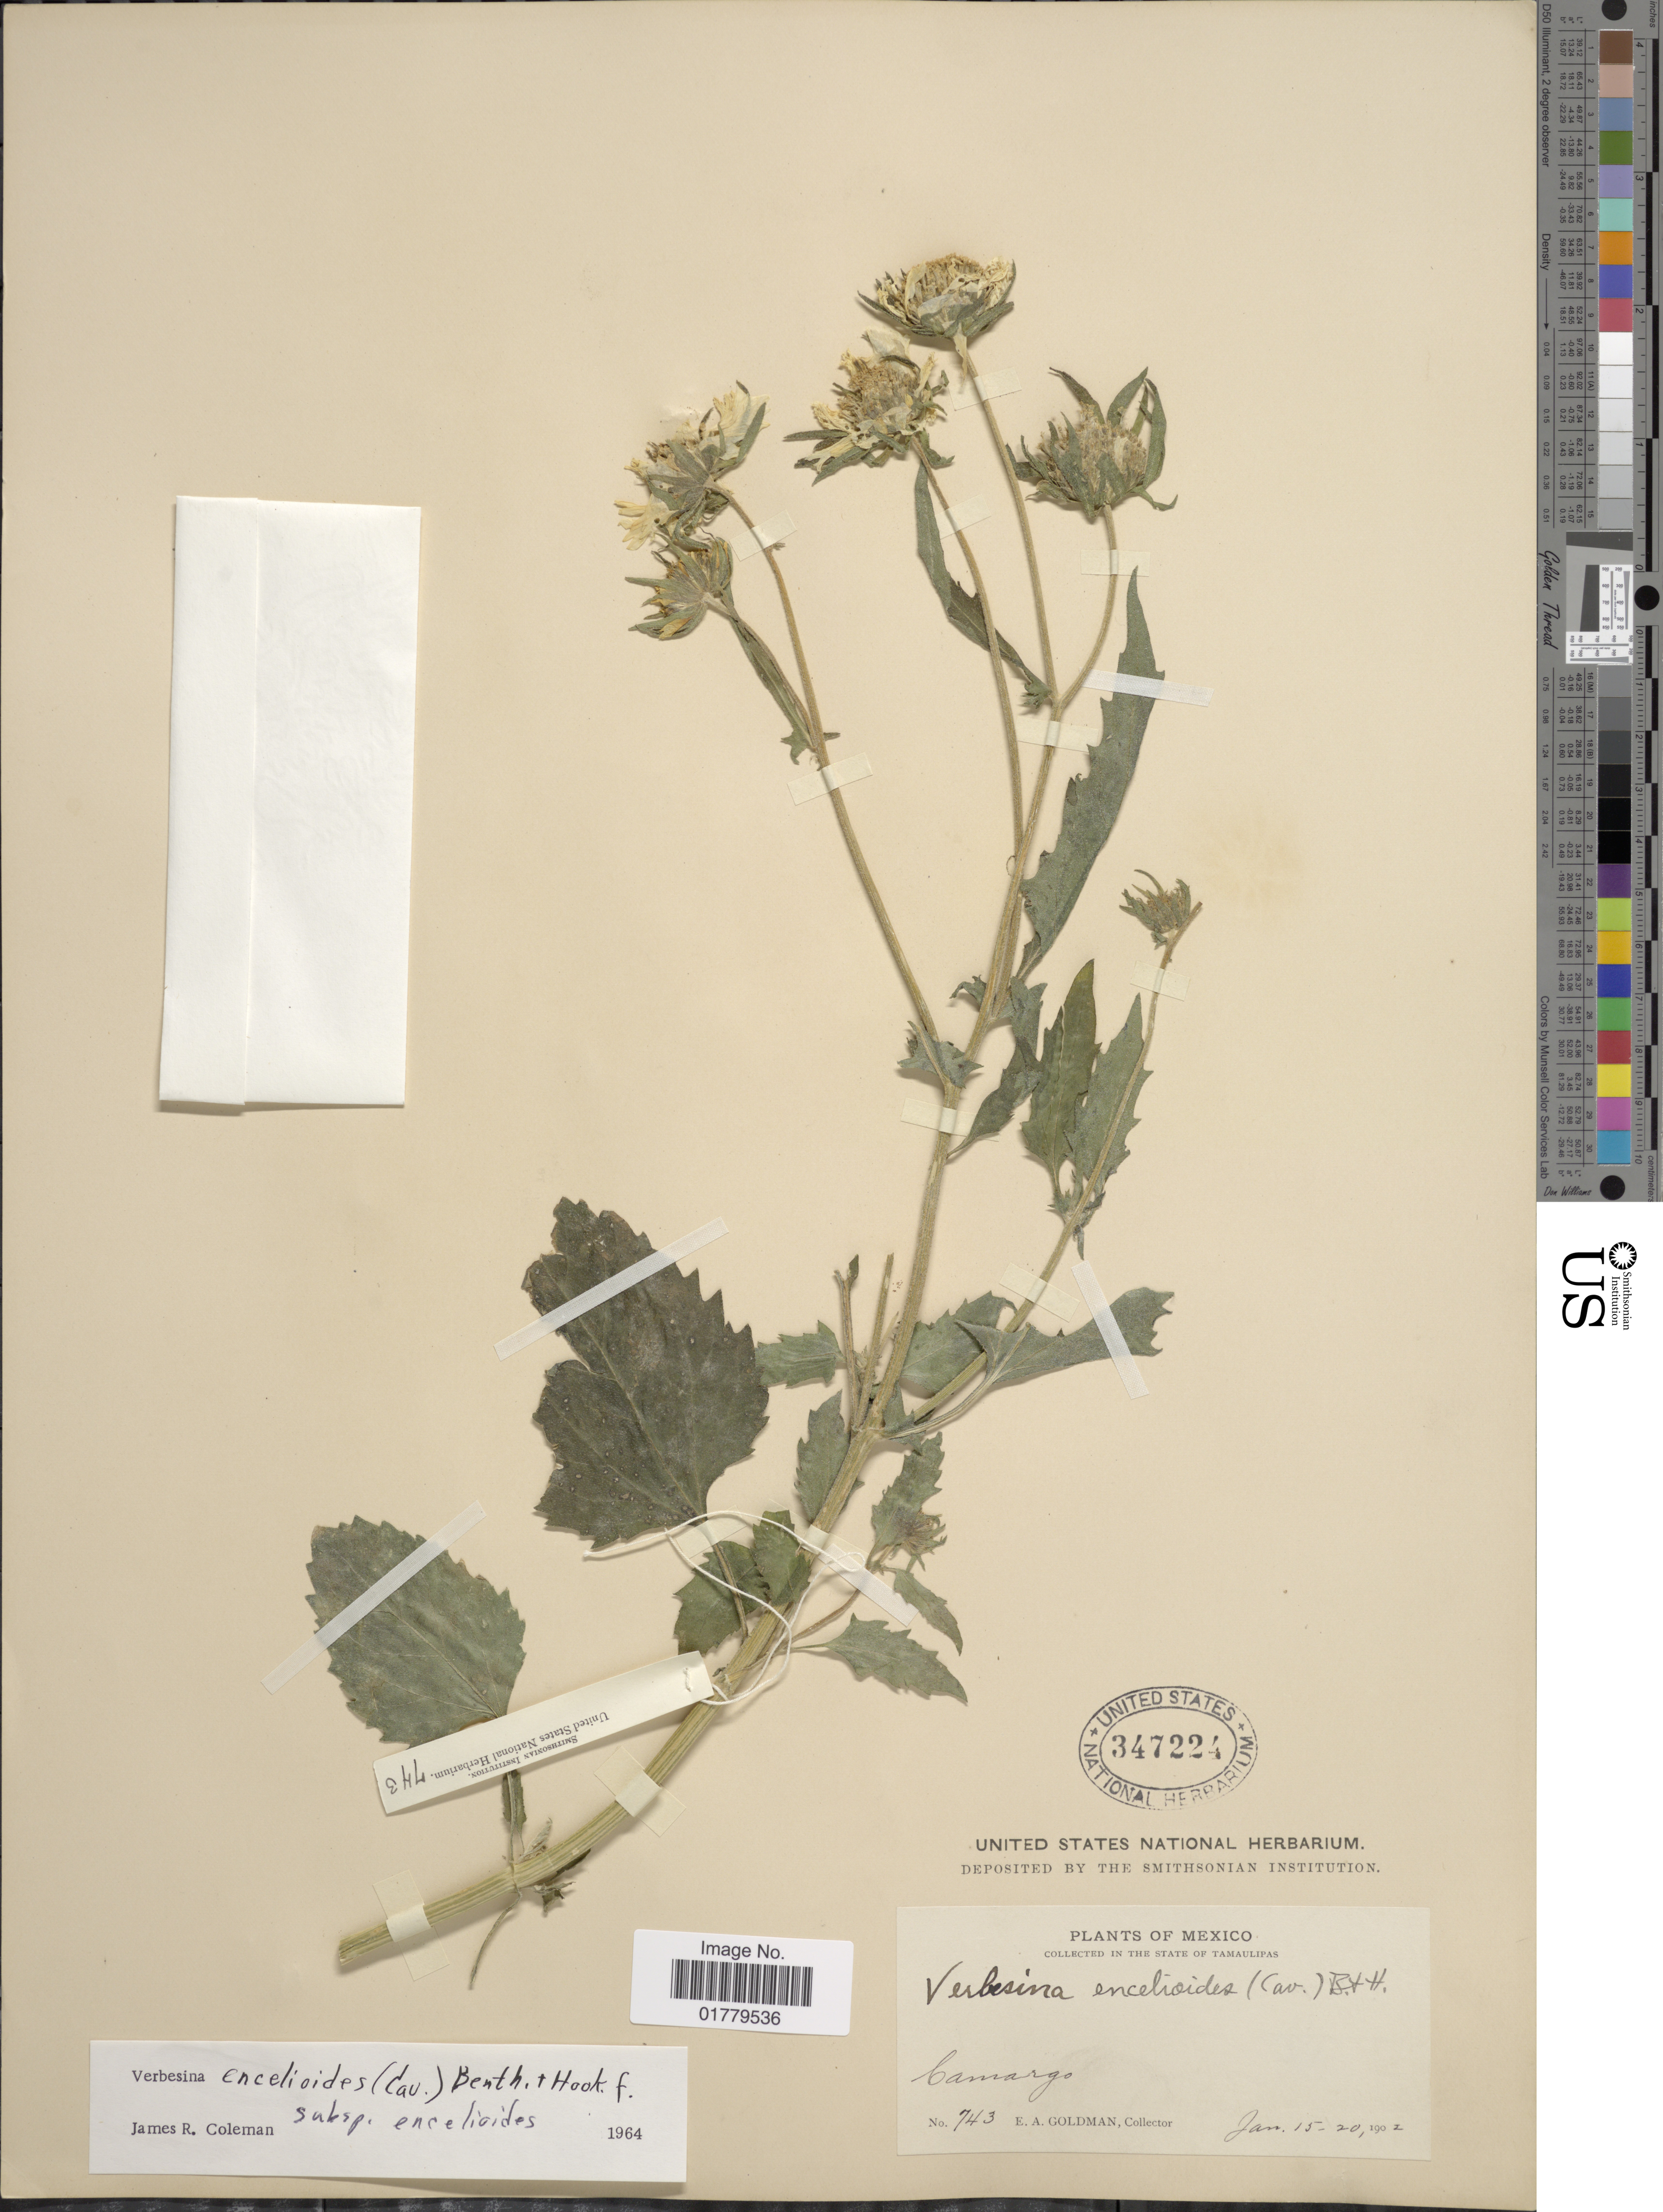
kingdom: Plantae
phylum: Tracheophyta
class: Magnoliopsida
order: Asterales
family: Asteraceae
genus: Verbesina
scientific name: Verbesina encelioides subsp. encelioides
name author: (Cav.) Benth. & Hook.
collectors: E. A. Goldman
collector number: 743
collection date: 1902-01-15/1902-01-20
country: Mexico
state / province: Tamaulipas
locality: In the state of Tamaulipas. Camargo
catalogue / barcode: US 347224